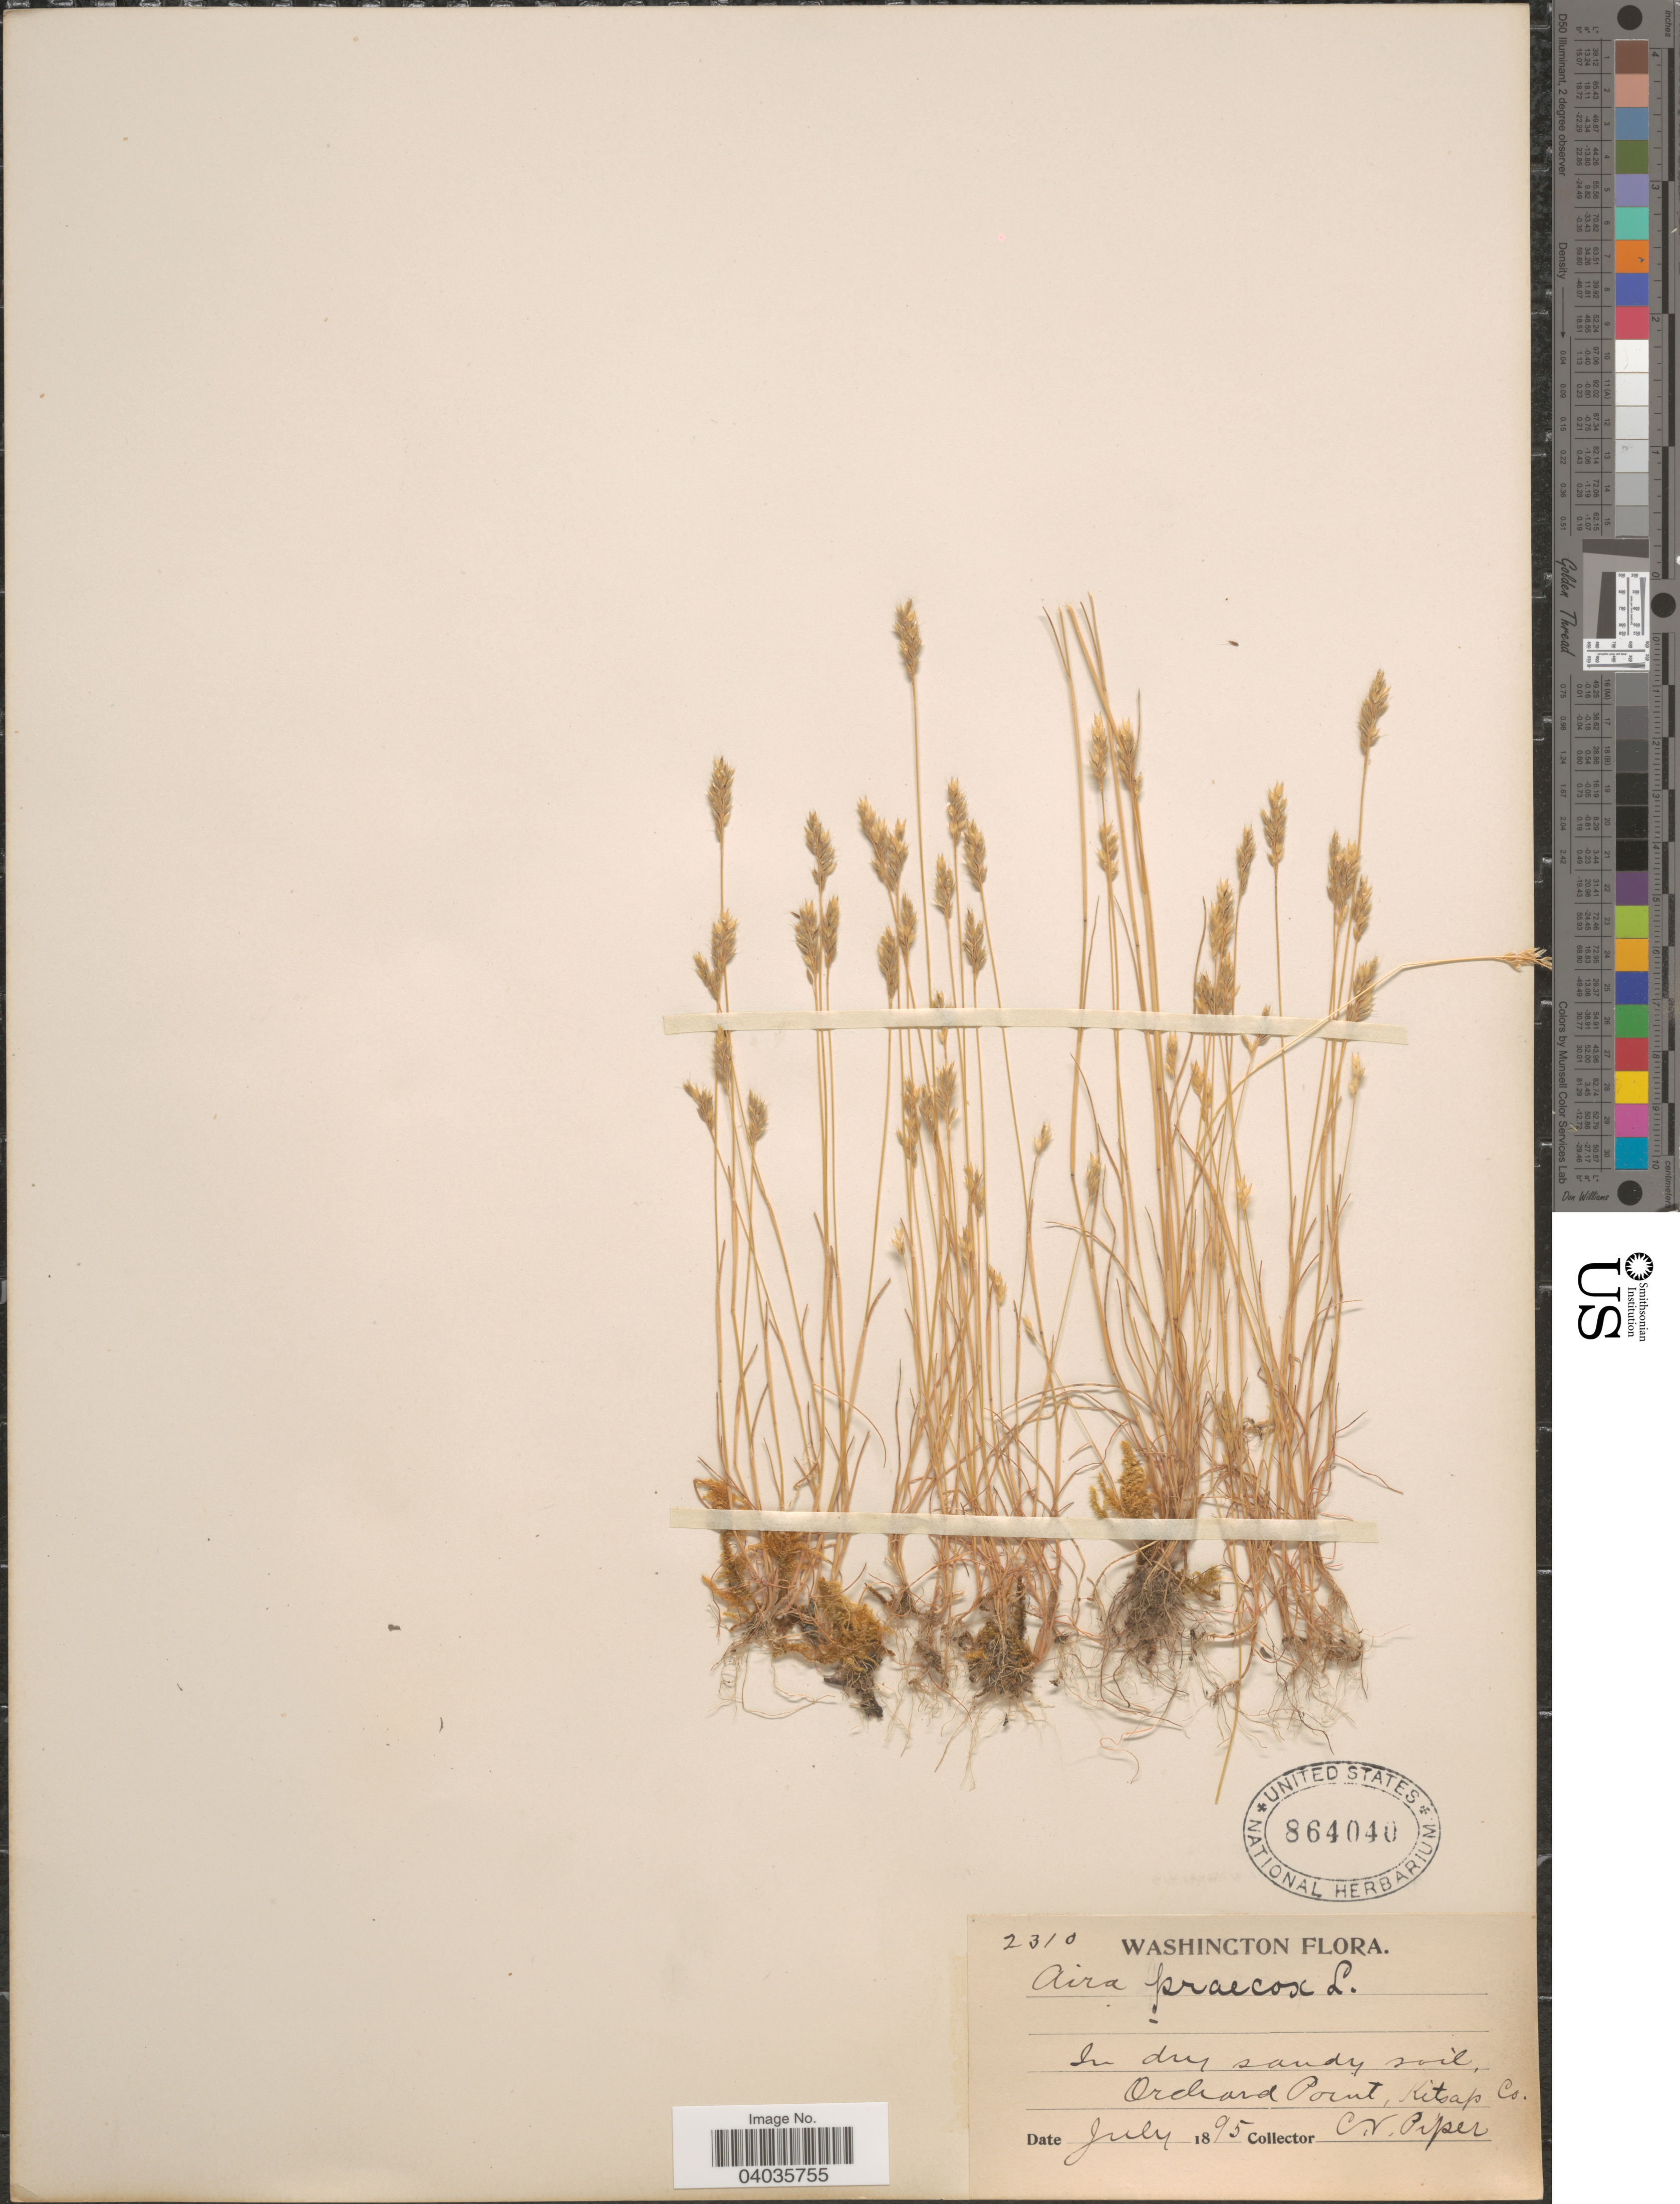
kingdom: Plantae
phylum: Tracheophyta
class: Liliopsida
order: Poales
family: Poaceae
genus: Aira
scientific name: Aira praecox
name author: L.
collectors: C. V. Piper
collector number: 2310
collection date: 1895-07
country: United States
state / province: Washington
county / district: Kitsap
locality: Orchard Point, Kitsap Co.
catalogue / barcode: US 864040